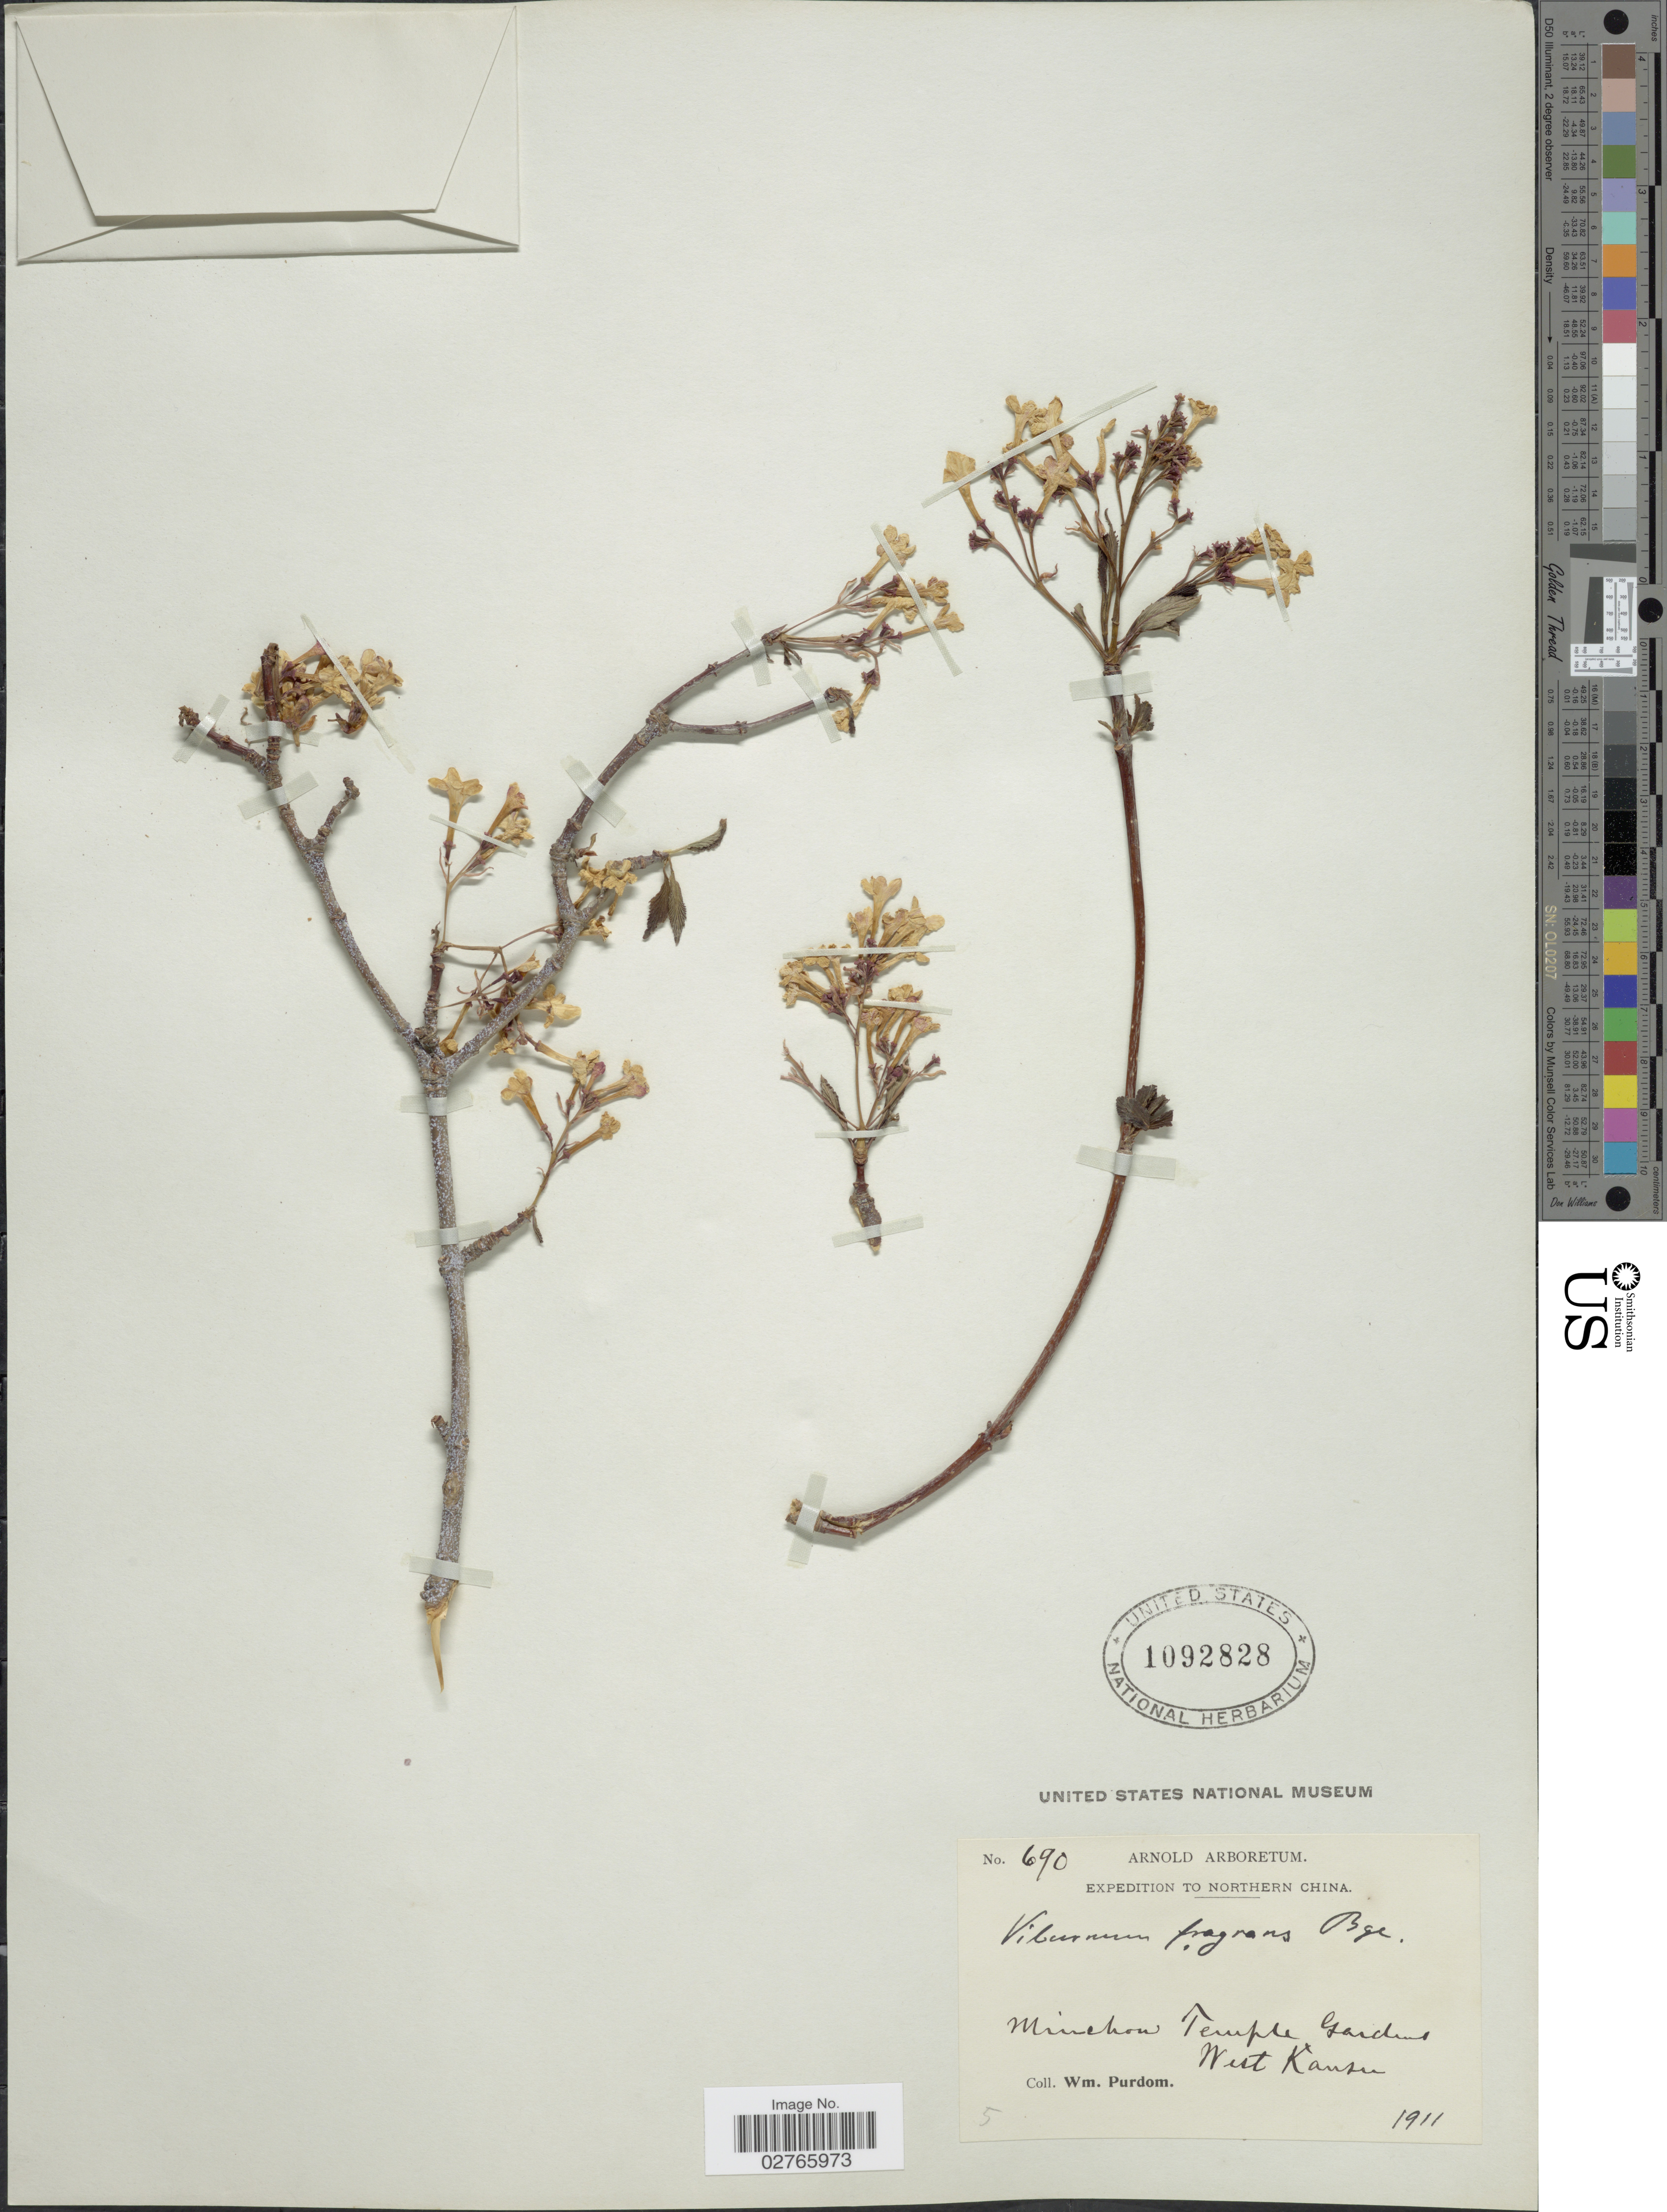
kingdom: Plantae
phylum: Tracheophyta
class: Magnoliopsida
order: Dipsacales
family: Viburnaceae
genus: Viburnum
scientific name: Viburnum fragrans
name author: Bunge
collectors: W. Purdom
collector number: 690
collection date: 1911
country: China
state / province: Gansu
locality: Northern China. Minchow Temple Gardens. West Kansu.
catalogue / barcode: US 1092828